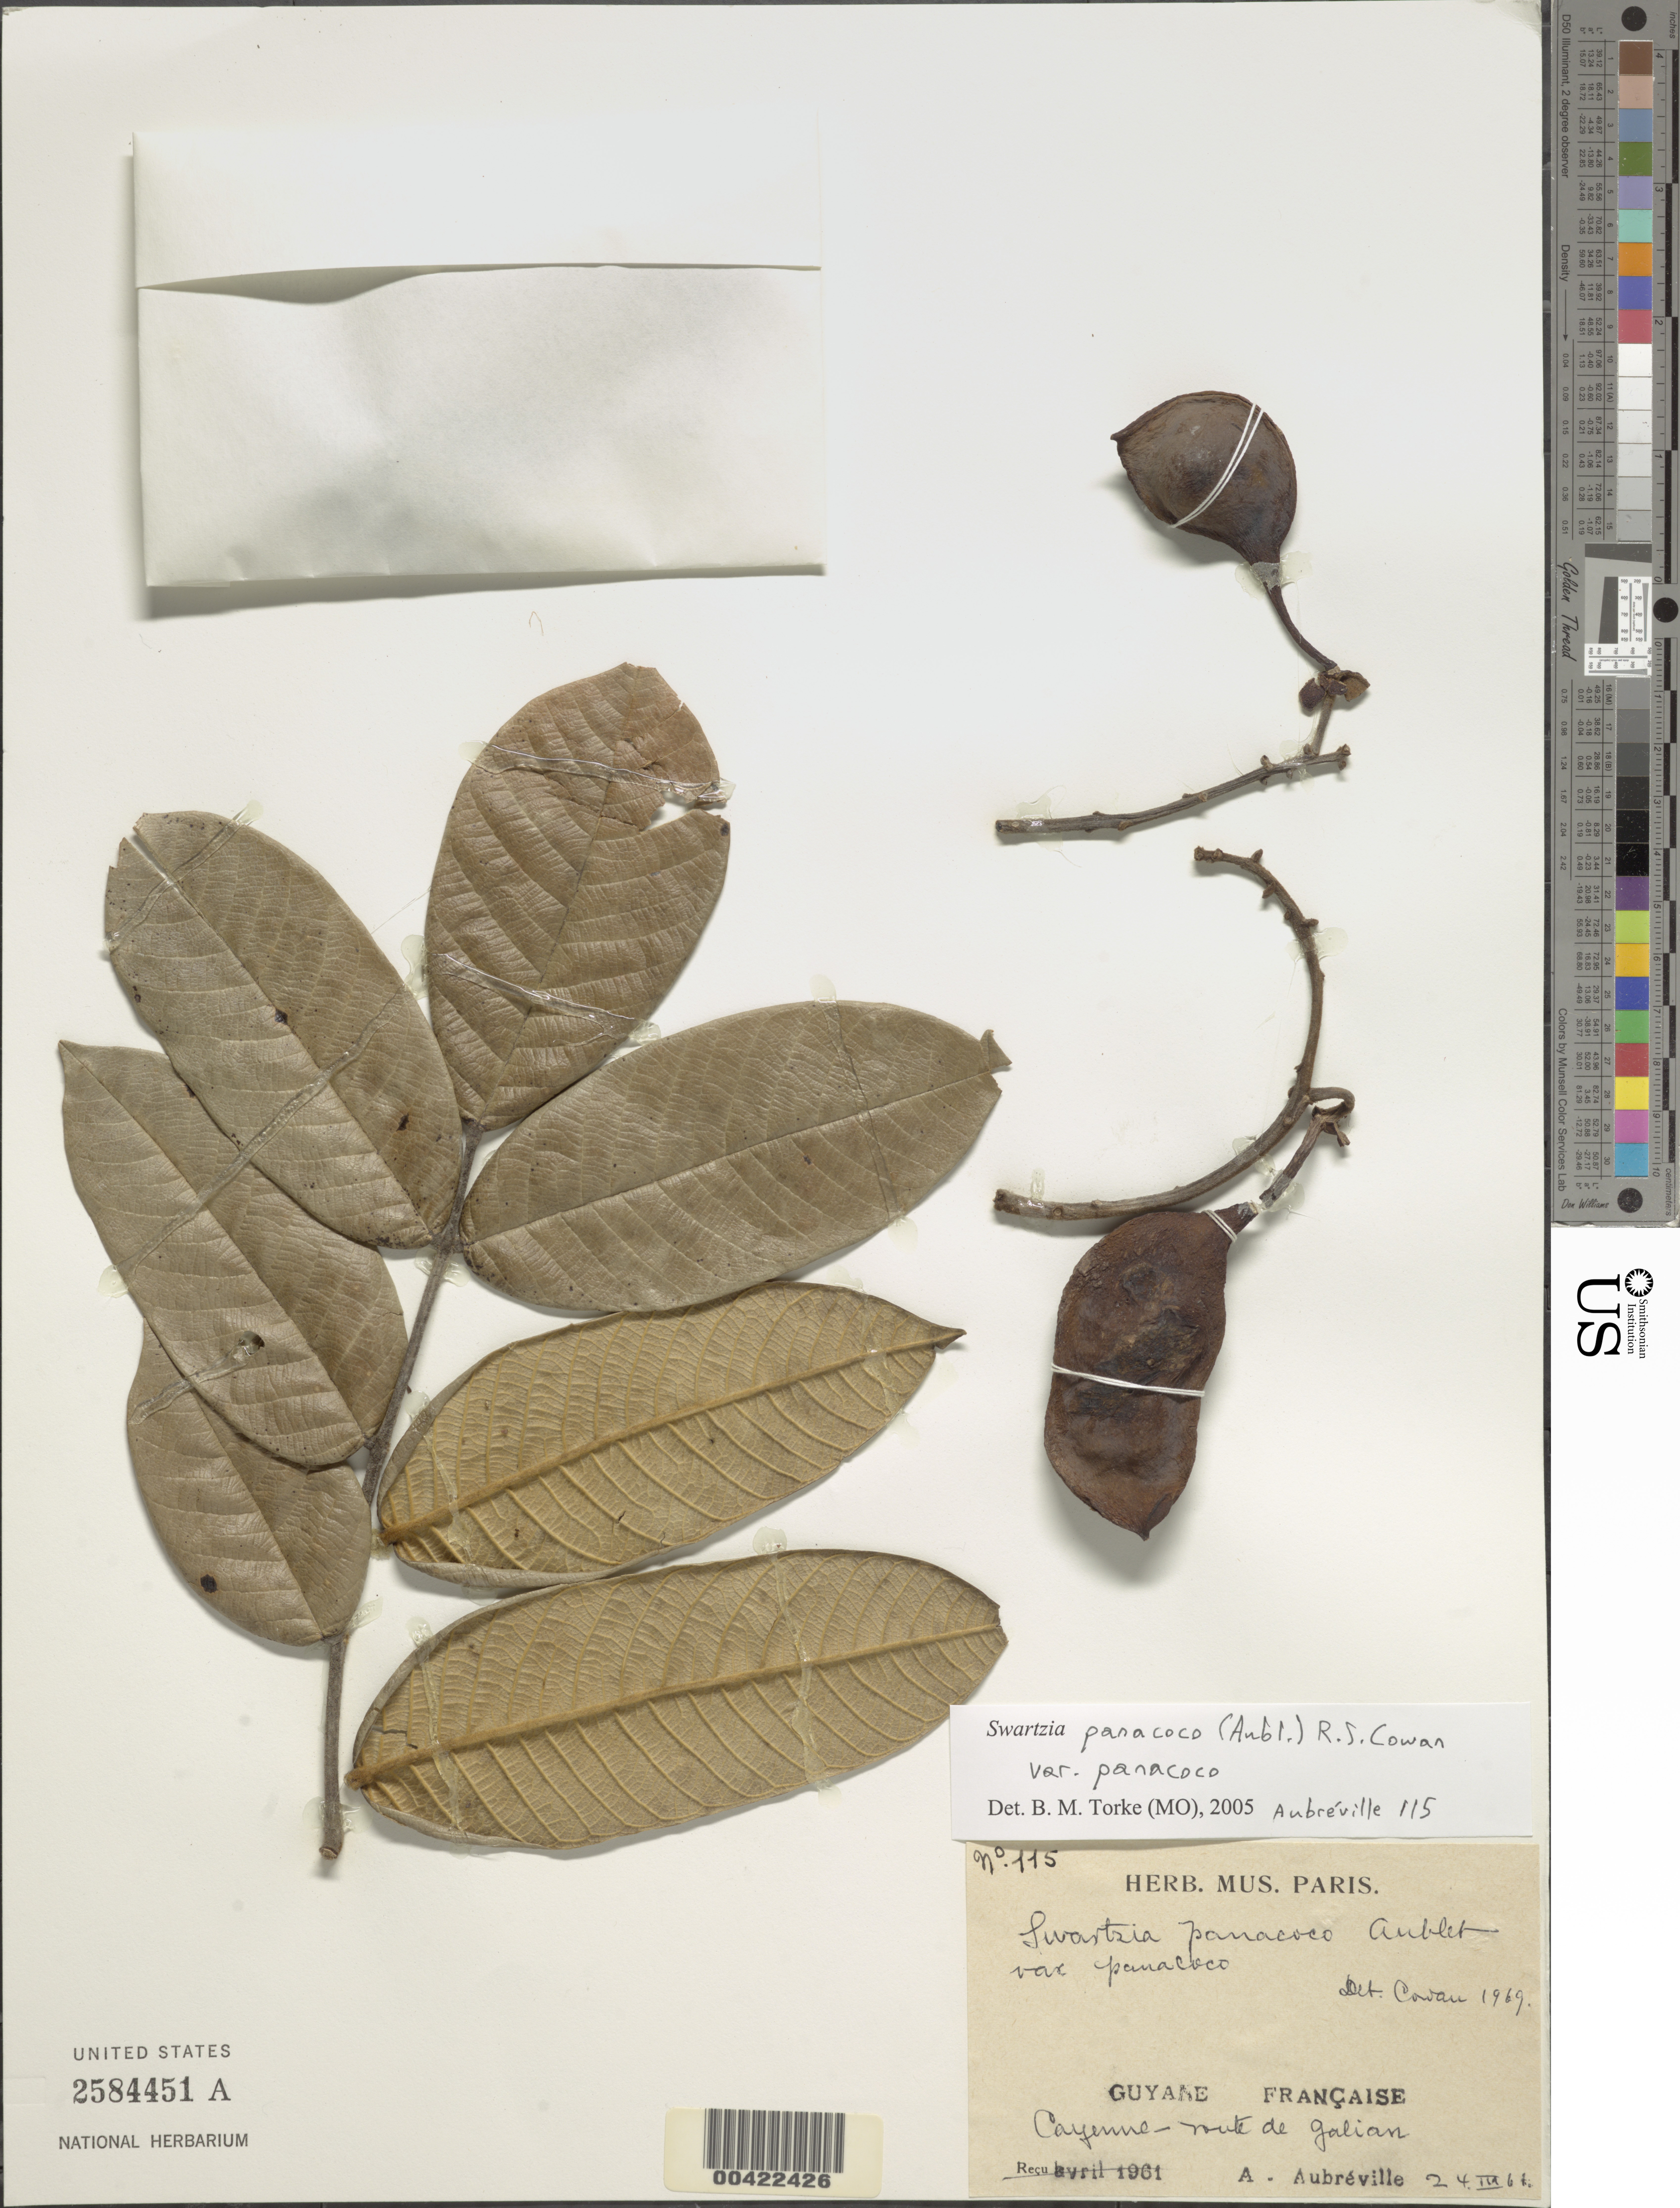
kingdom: Plantae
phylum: Tracheophyta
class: Magnoliopsida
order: Fabales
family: Fabaceae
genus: Swartzia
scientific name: Swartzia panacoco var. panacoco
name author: (Aubl.) R.S. Cowan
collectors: A. Aubréville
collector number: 115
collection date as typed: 24 Mar 1961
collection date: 1961-03-24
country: French Guiana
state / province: Cayenne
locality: Route de galian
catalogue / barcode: US 2584451A